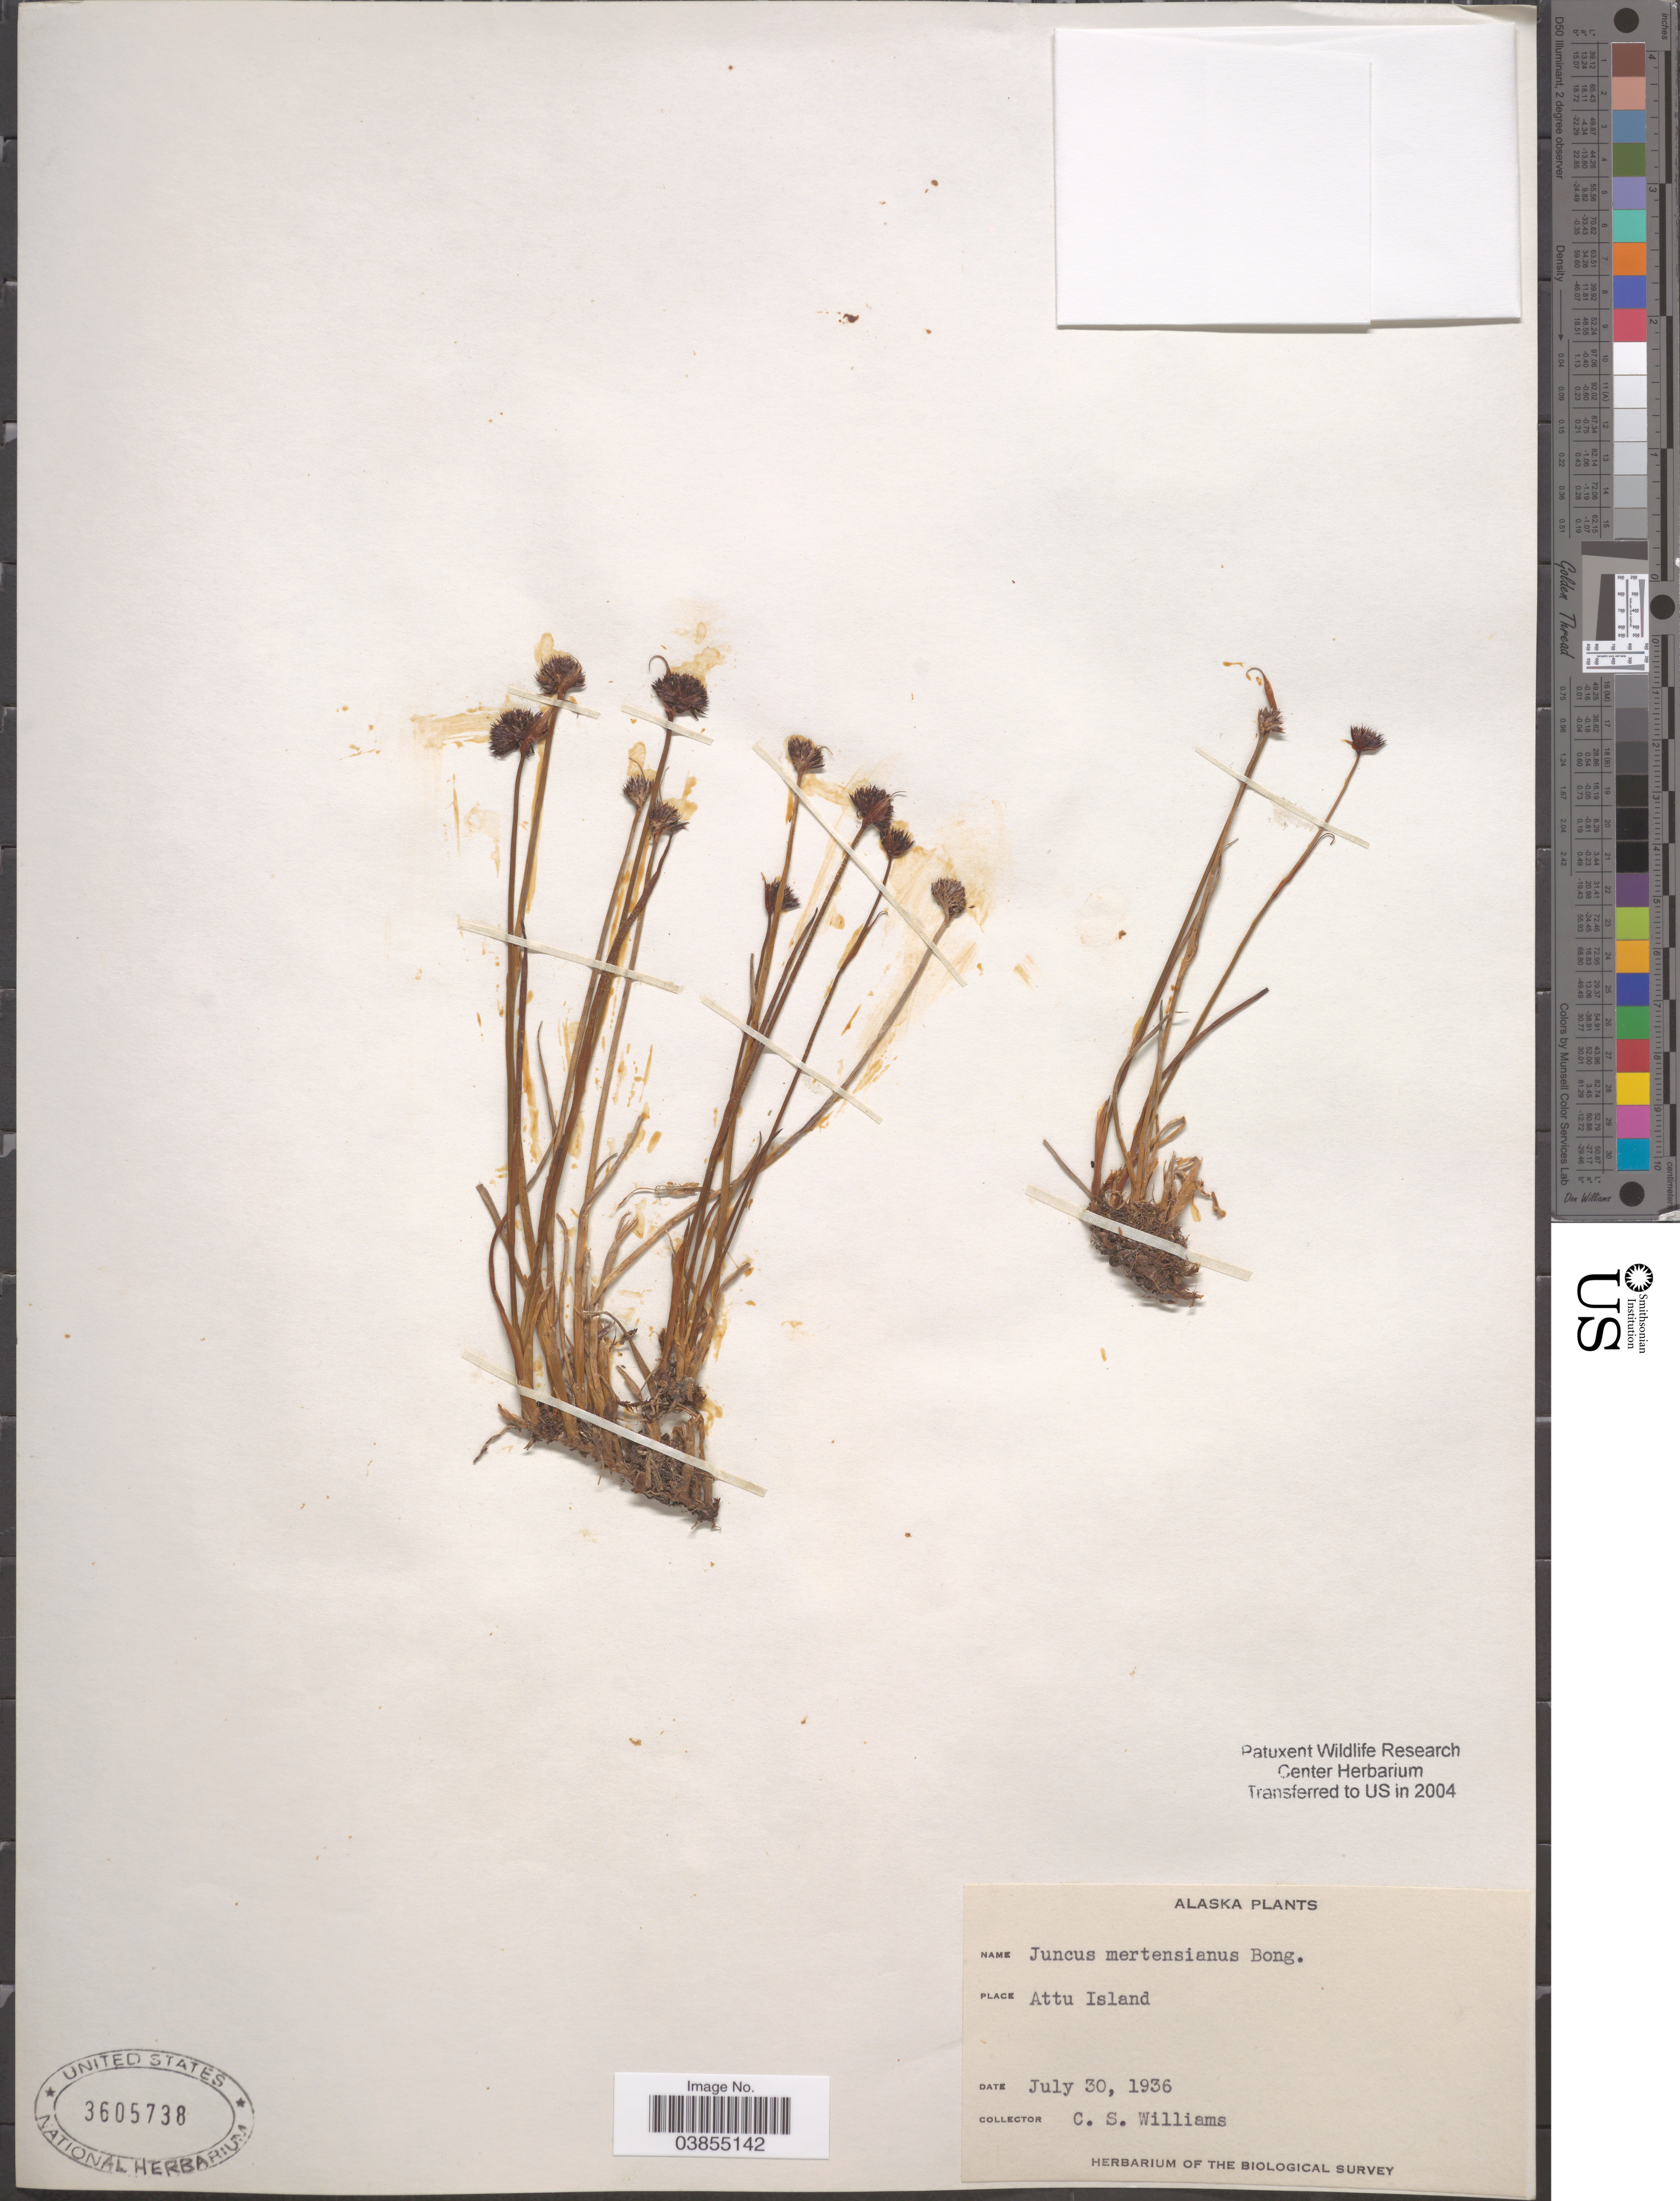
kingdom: Plantae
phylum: Tracheophyta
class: Liliopsida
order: Poales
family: Juncaceae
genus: Juncus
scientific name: Juncus mertensianus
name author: Bong.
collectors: C. Williams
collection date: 1936-07-30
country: United States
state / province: Alaska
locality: Attu Island.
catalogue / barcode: US 3605738